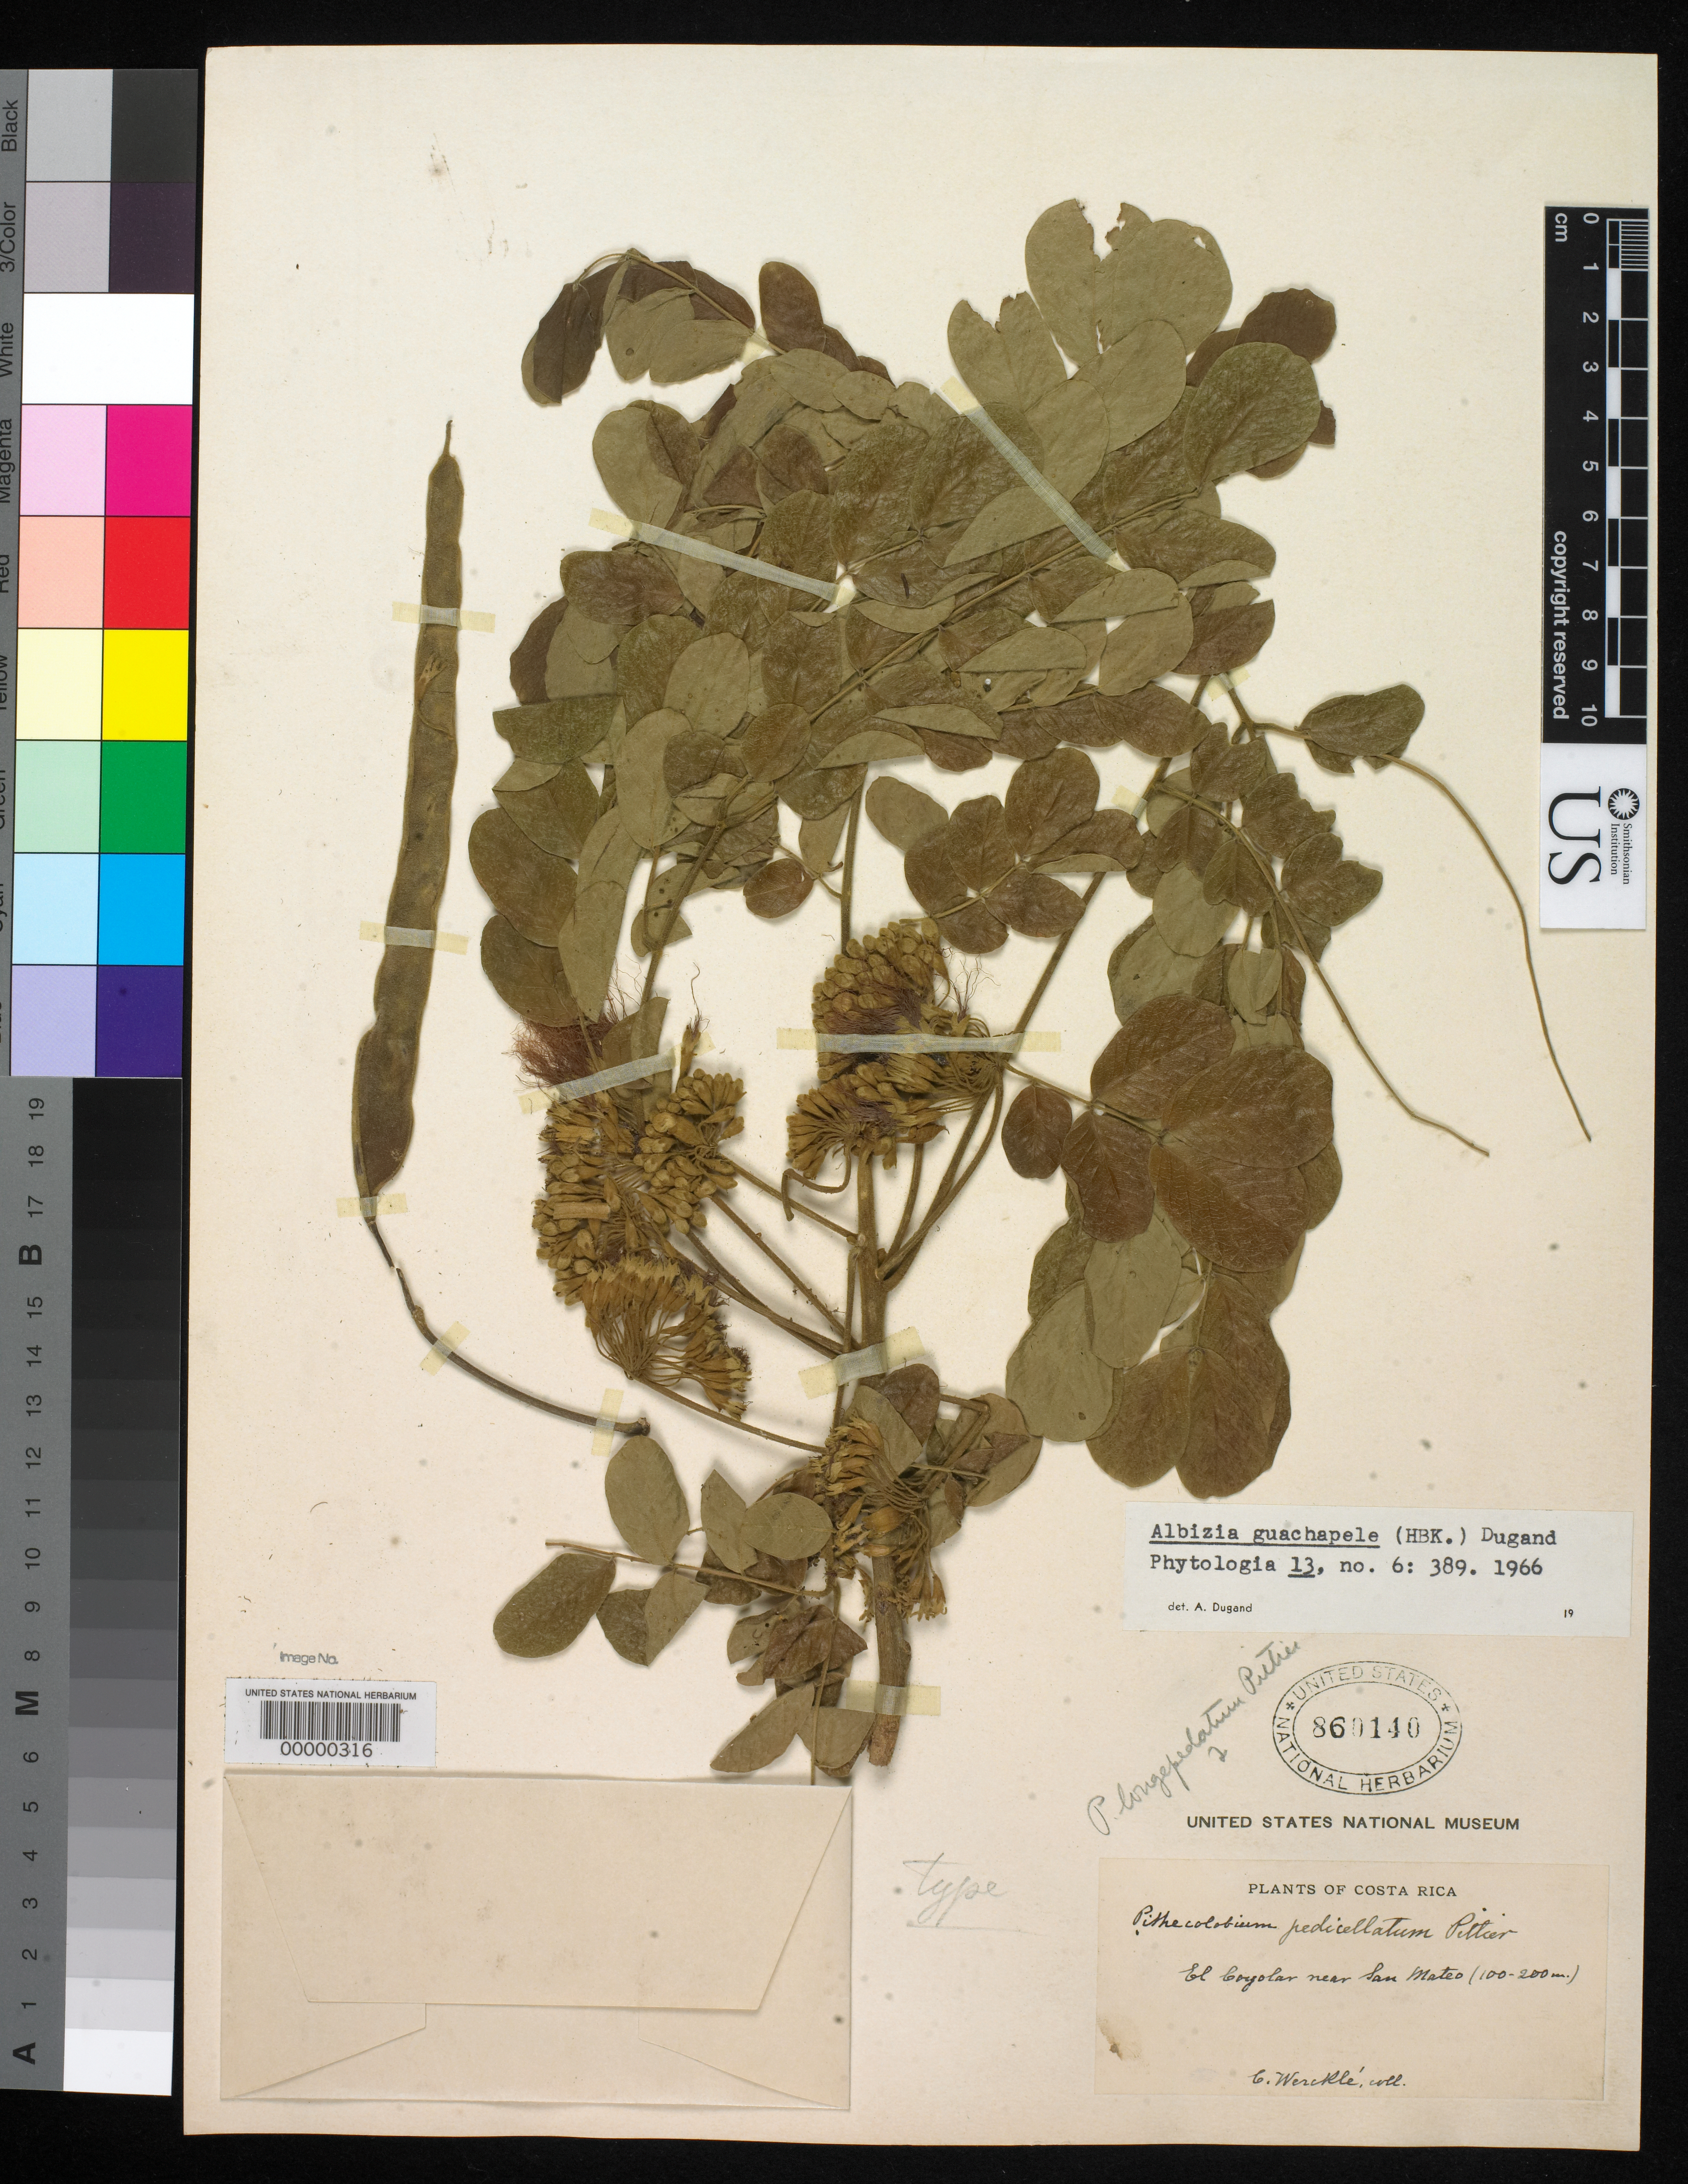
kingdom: Plantae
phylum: Tracheophyta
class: Magnoliopsida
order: Fabales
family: Fabaceae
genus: Pithecellobium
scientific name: Pithecellobium longepedatum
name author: Pittier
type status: Holotype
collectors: C. C Wercklé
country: Costa Rica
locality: El Coyolar, near Orotina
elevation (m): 100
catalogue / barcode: US 860140